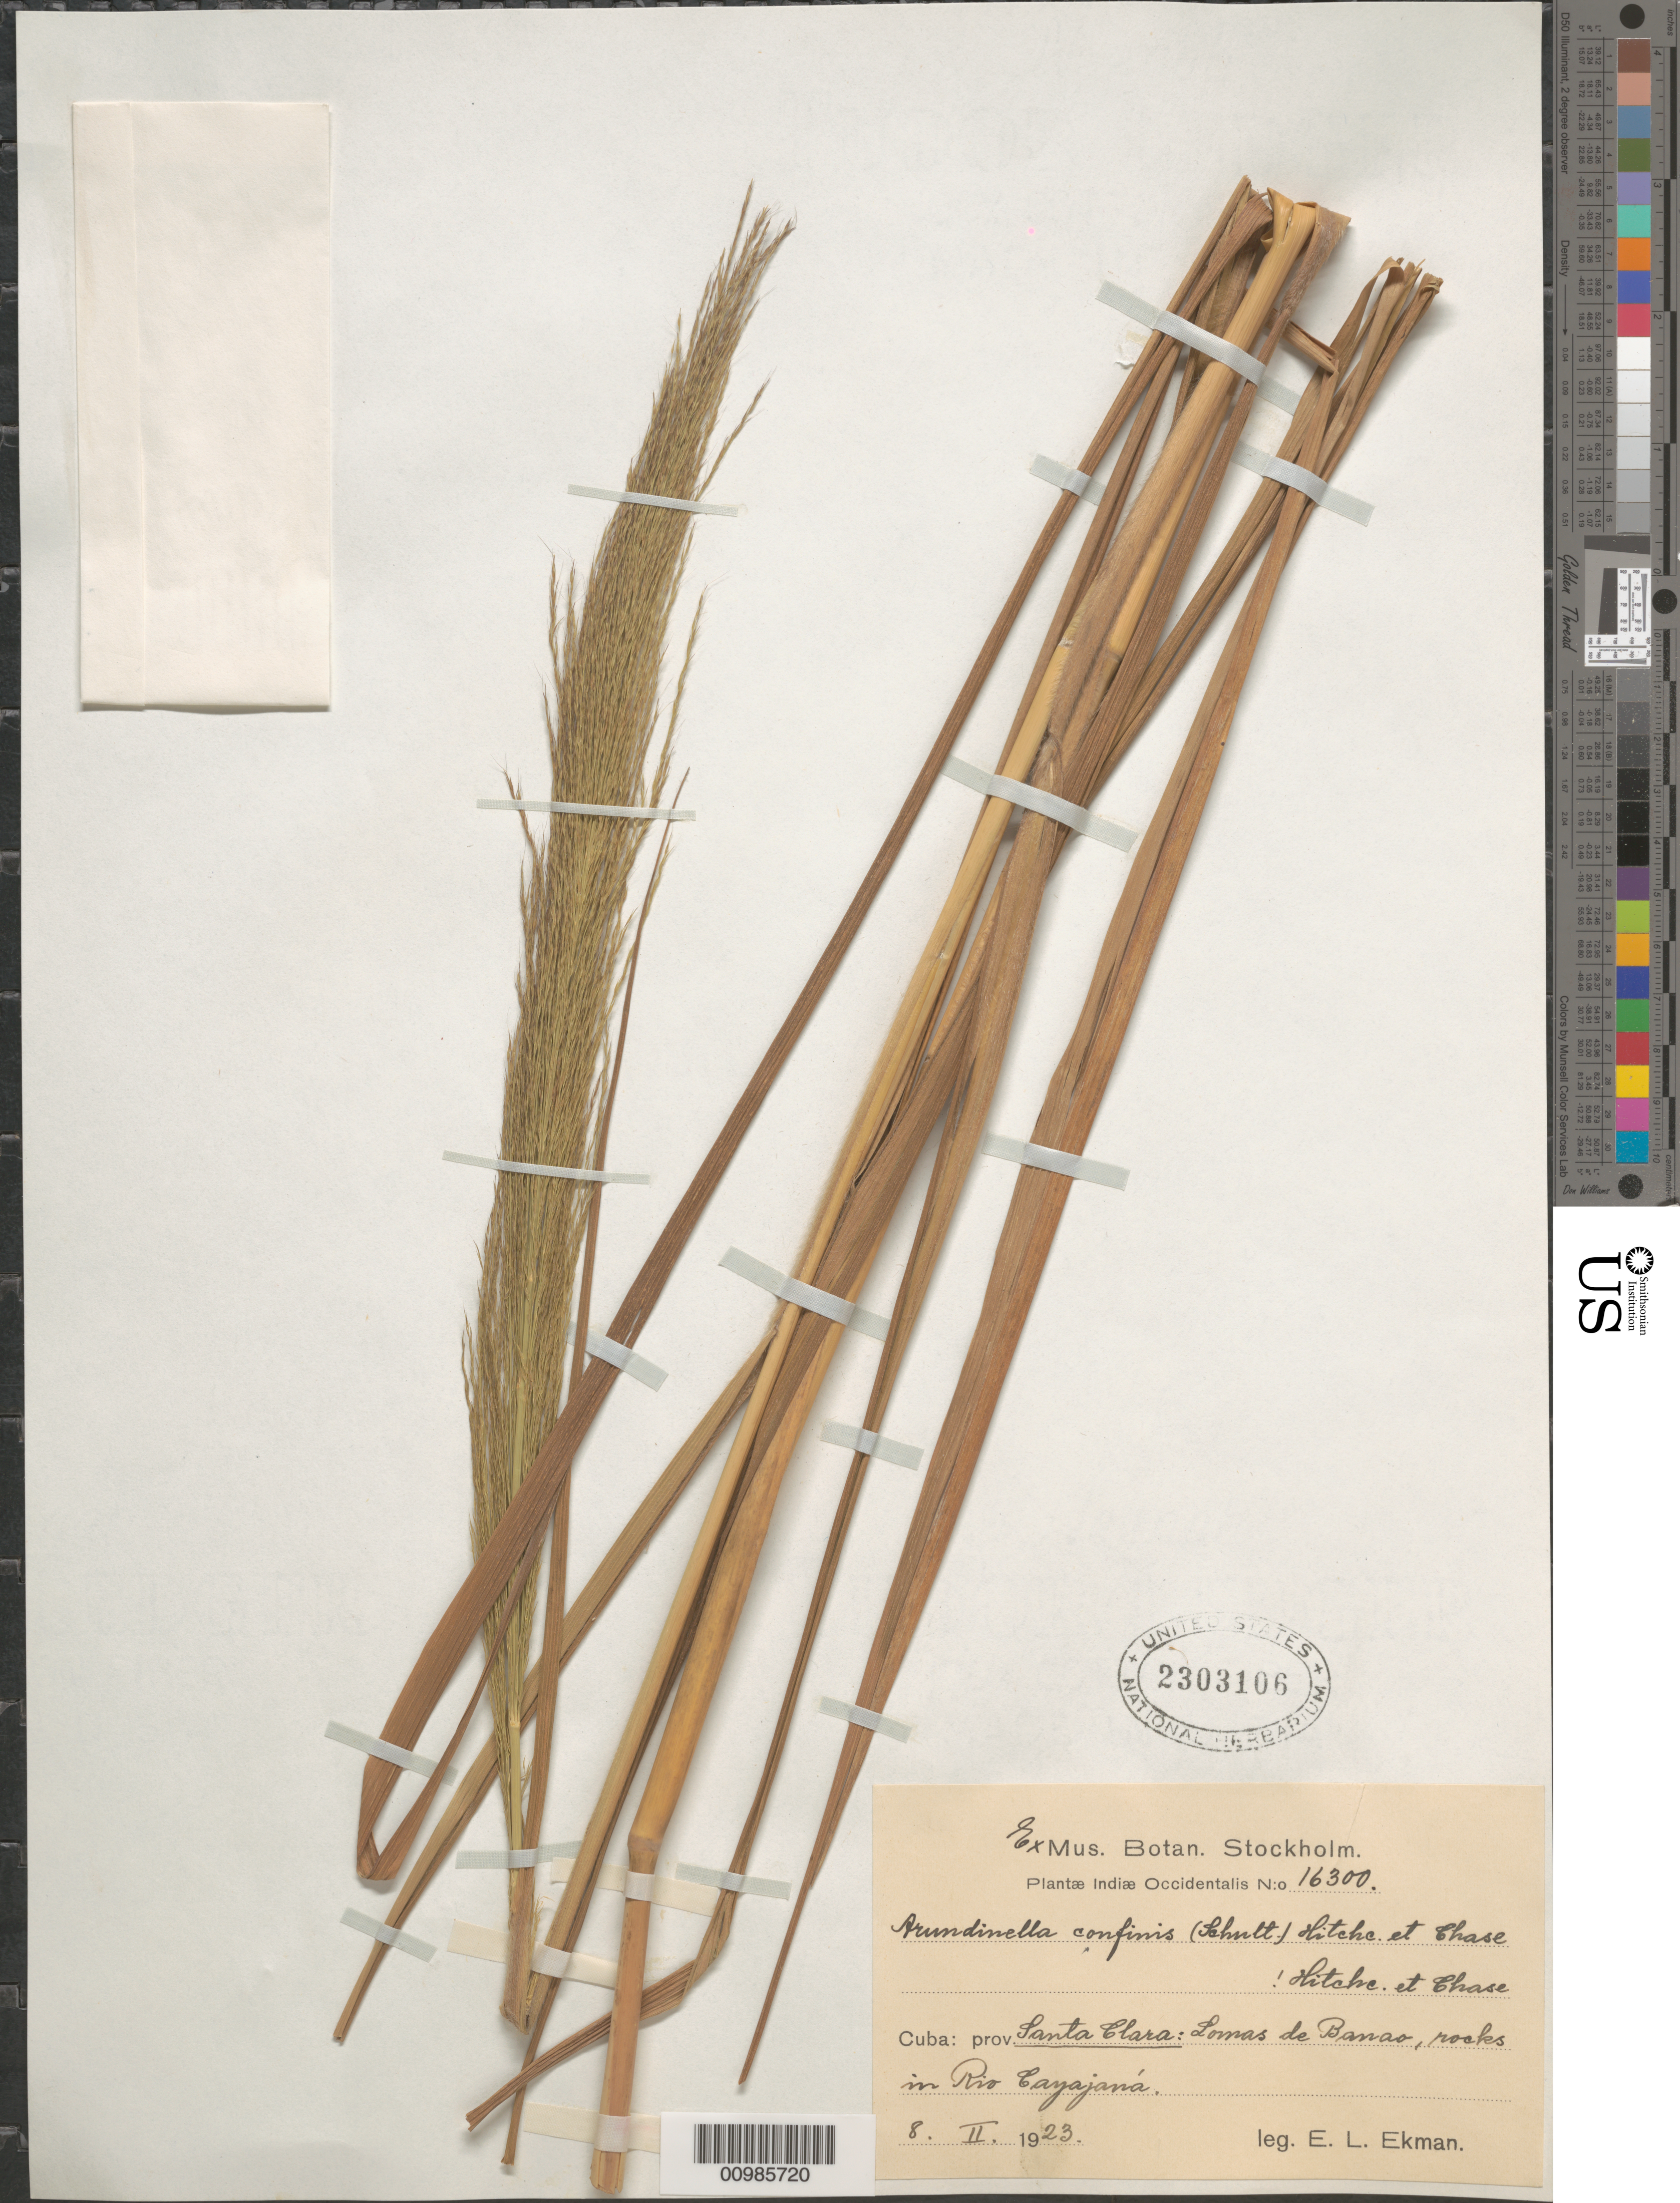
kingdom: Plantae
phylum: Tracheophyta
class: Liliopsida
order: Poales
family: Poaceae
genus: Arundinella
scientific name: Arundinella hispida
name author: (Humb. & Bonpl. ex Willd.) Kuntze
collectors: E. L. Ekman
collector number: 16300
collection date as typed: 08 Feb 1923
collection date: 1923-02-08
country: Cuba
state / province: Villa Clara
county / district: Santa Clara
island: Cuba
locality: Lomas de Banao, in Rio Cayajana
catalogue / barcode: US 2303106